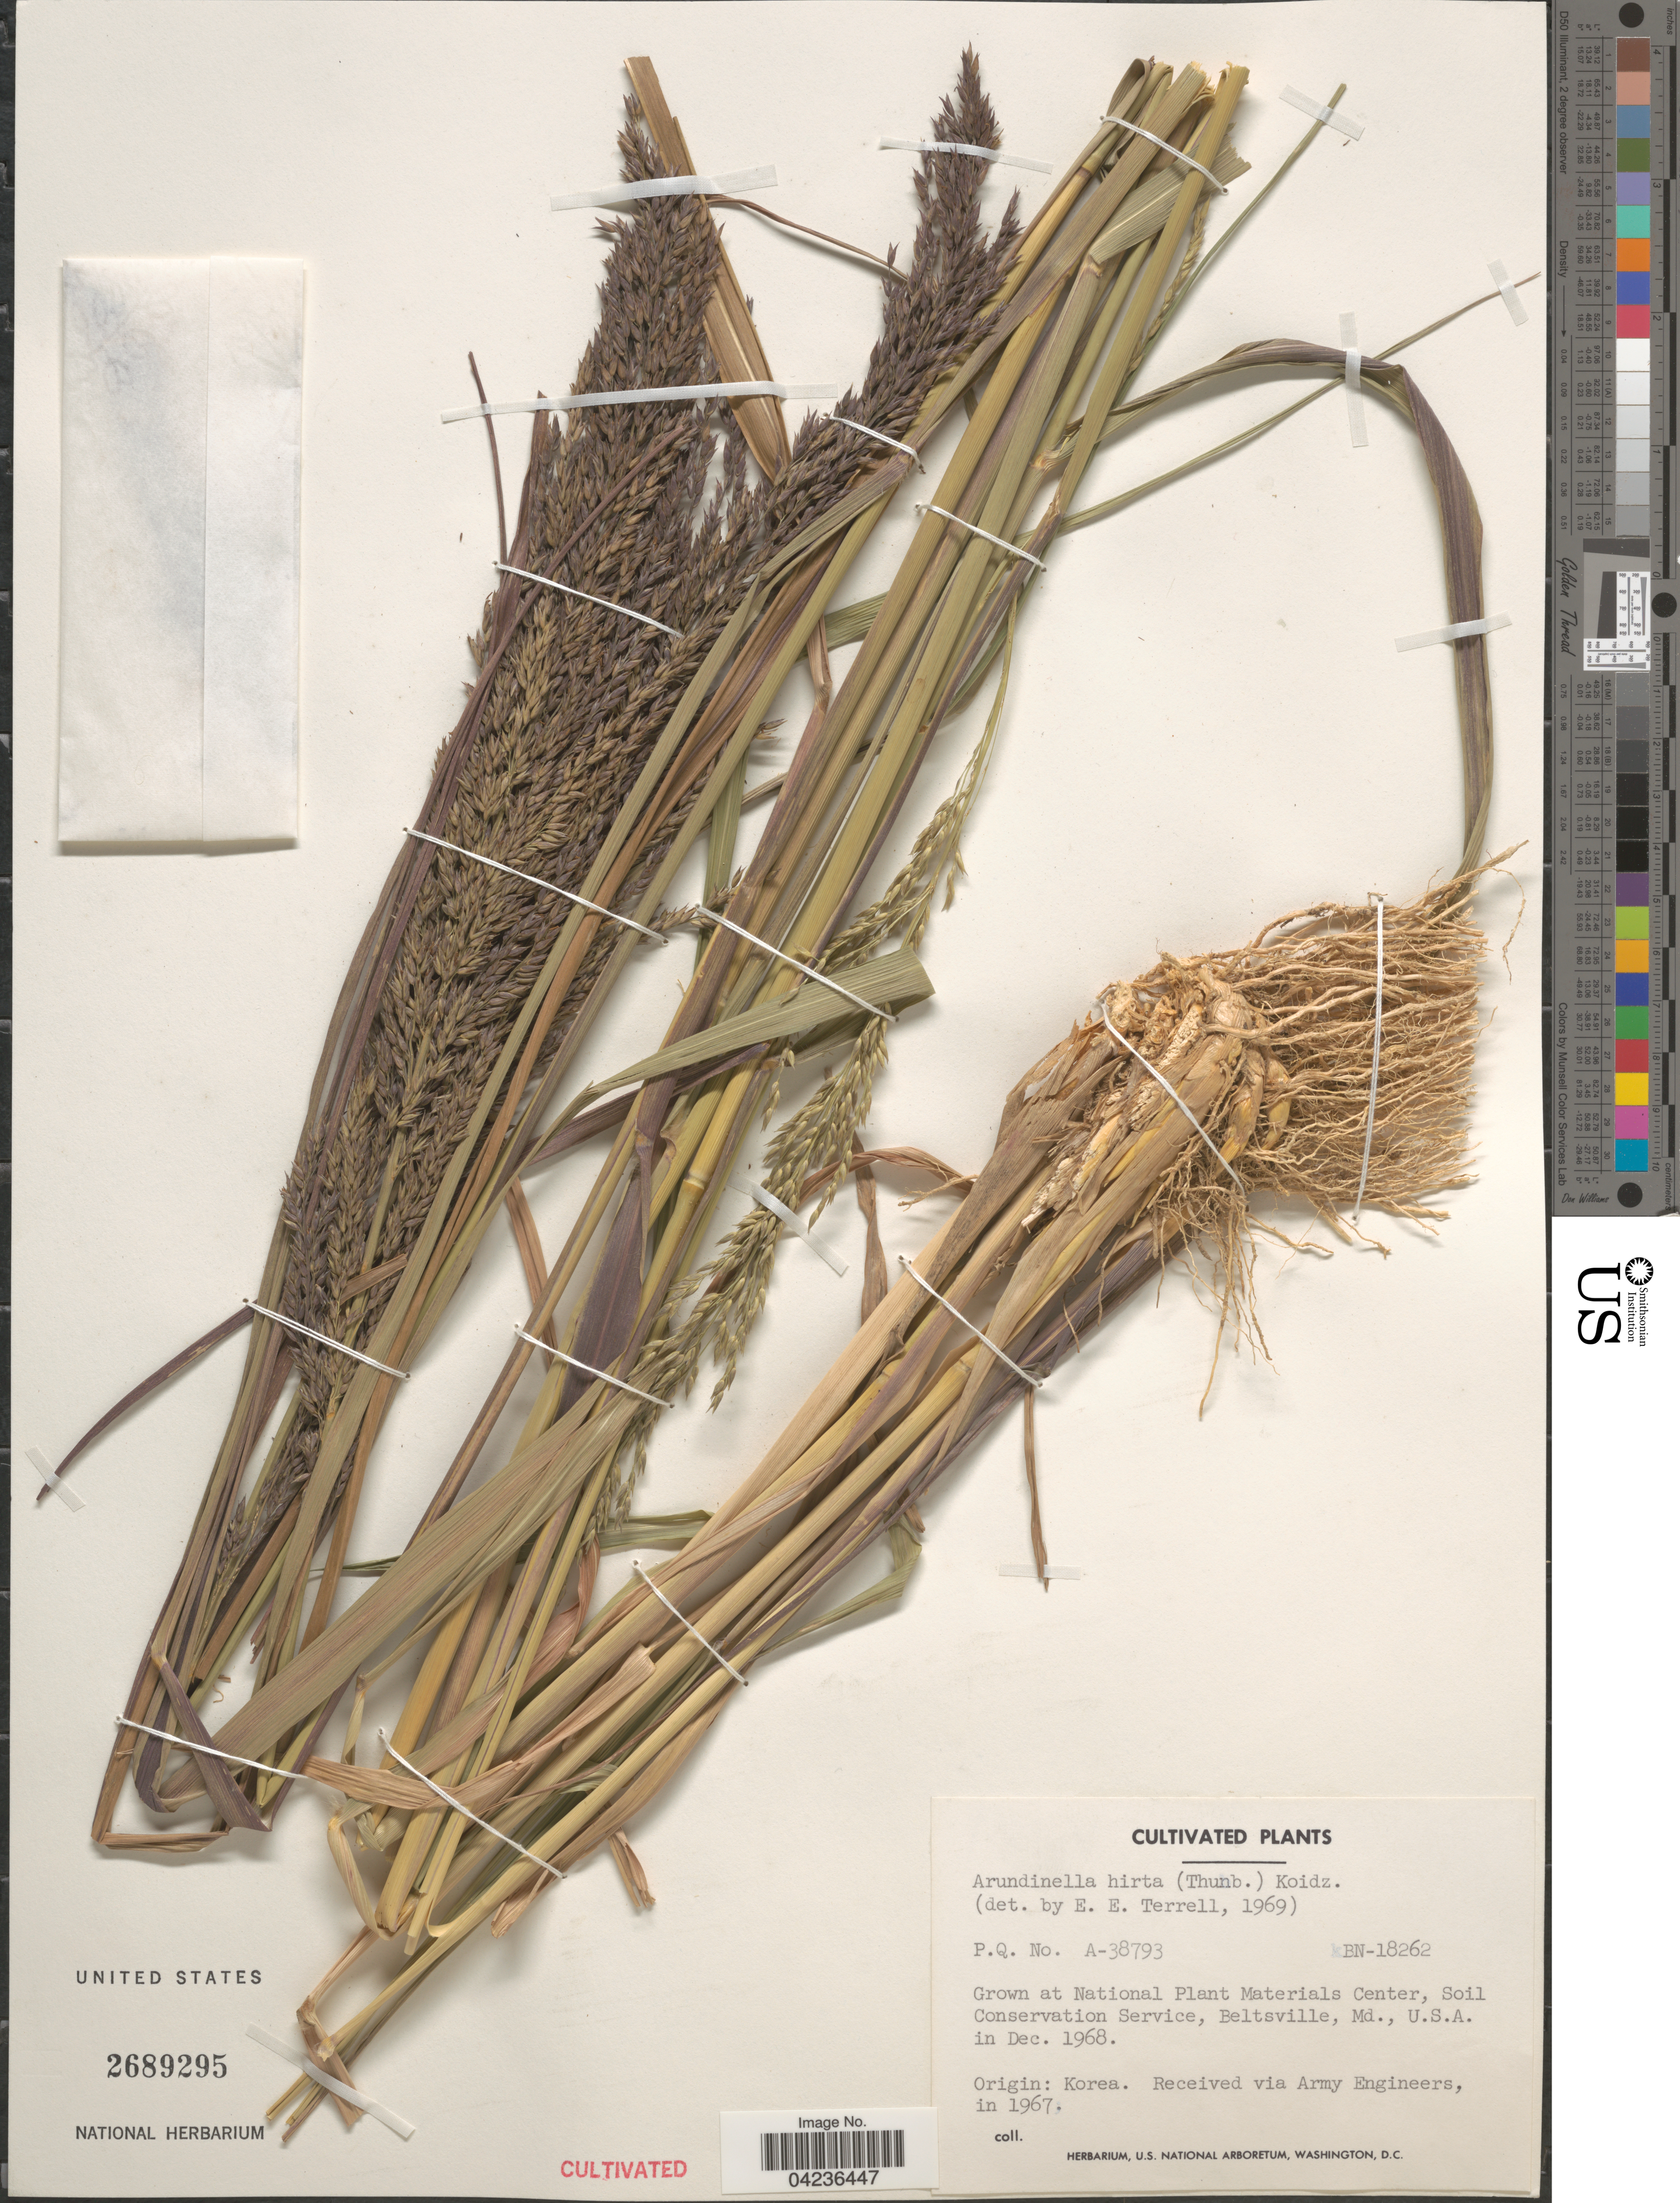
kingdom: Plantae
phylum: Tracheophyta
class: Liliopsida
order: Poales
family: Poaceae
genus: Arundinella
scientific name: Arundinella hirta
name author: (Thunb.) Tanaka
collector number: A-38793?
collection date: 1968-12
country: United States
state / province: Maryland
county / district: Prince George's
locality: At National Plant Materials Center, Soil Conservation Service, Beltsville.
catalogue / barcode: US 2689295